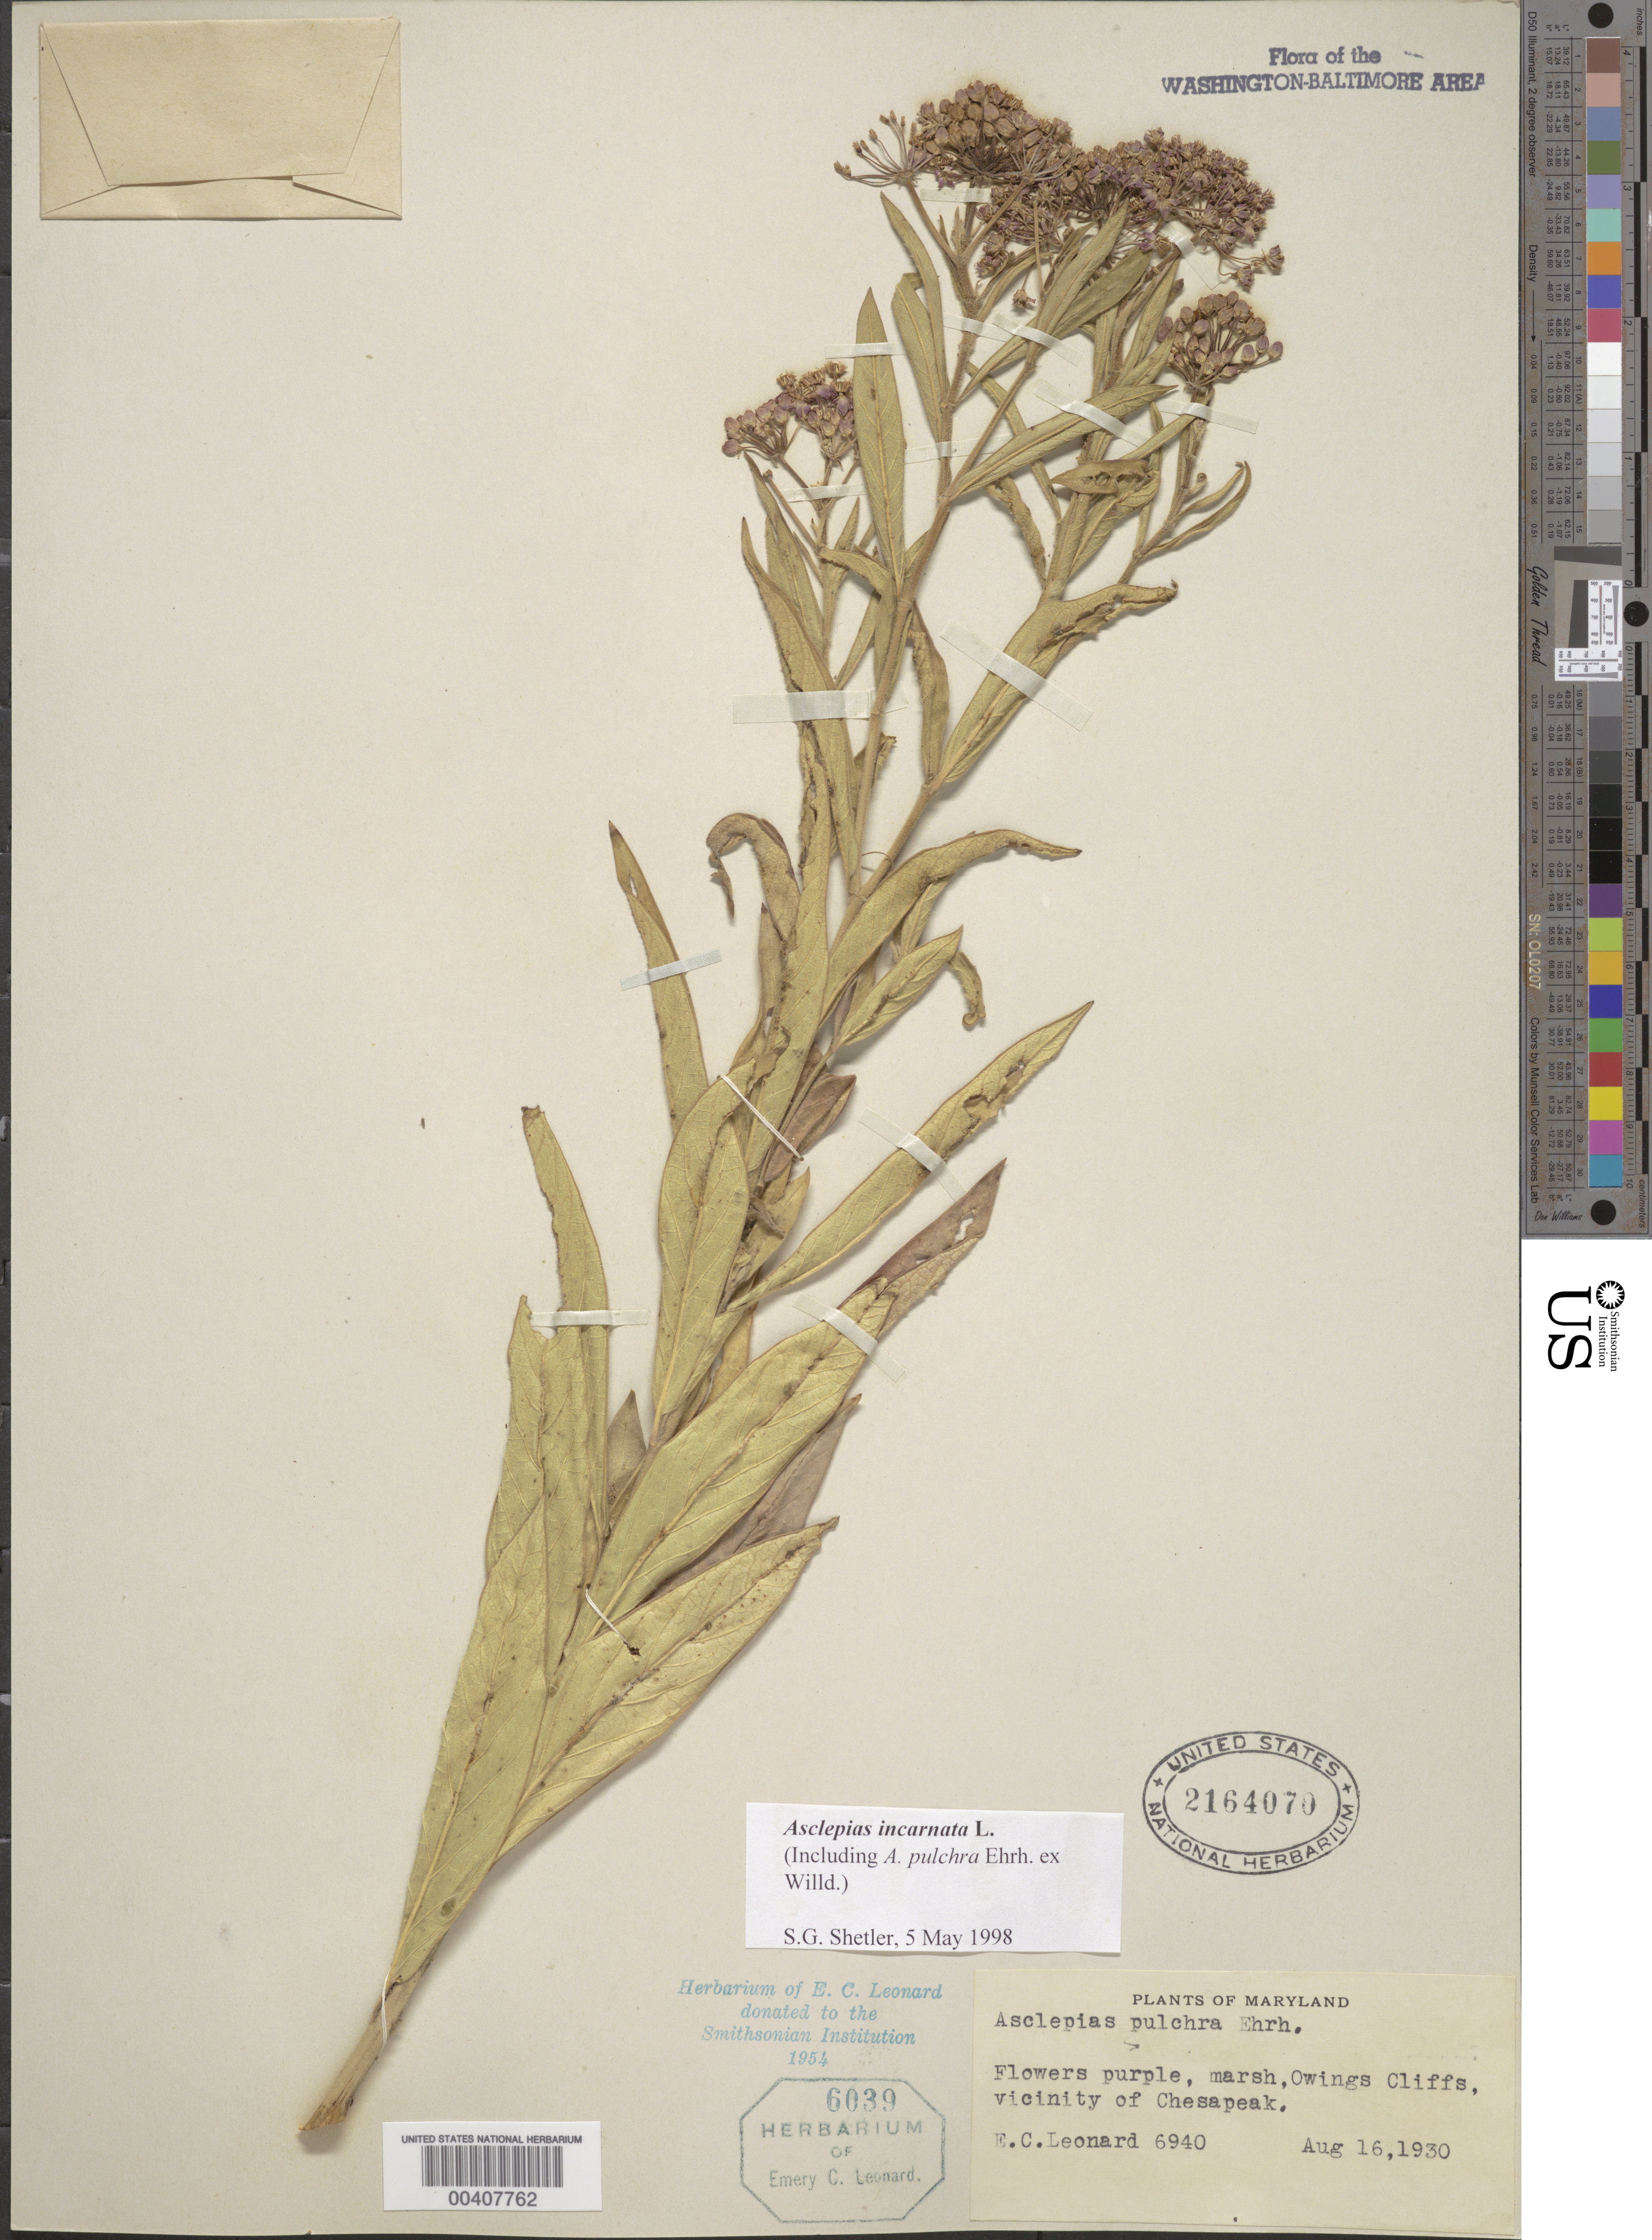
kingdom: Plantae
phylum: Tracheophyta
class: Magnoliopsida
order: Gentianales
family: Apocynaceae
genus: Asclepias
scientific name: Asclepias incarnata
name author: L.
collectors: E. C. Leonard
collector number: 6940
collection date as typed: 16 Aug 1930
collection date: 1930-08-16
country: United States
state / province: Maryland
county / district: Anne Arundel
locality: Owings cliffs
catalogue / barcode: US 2164070